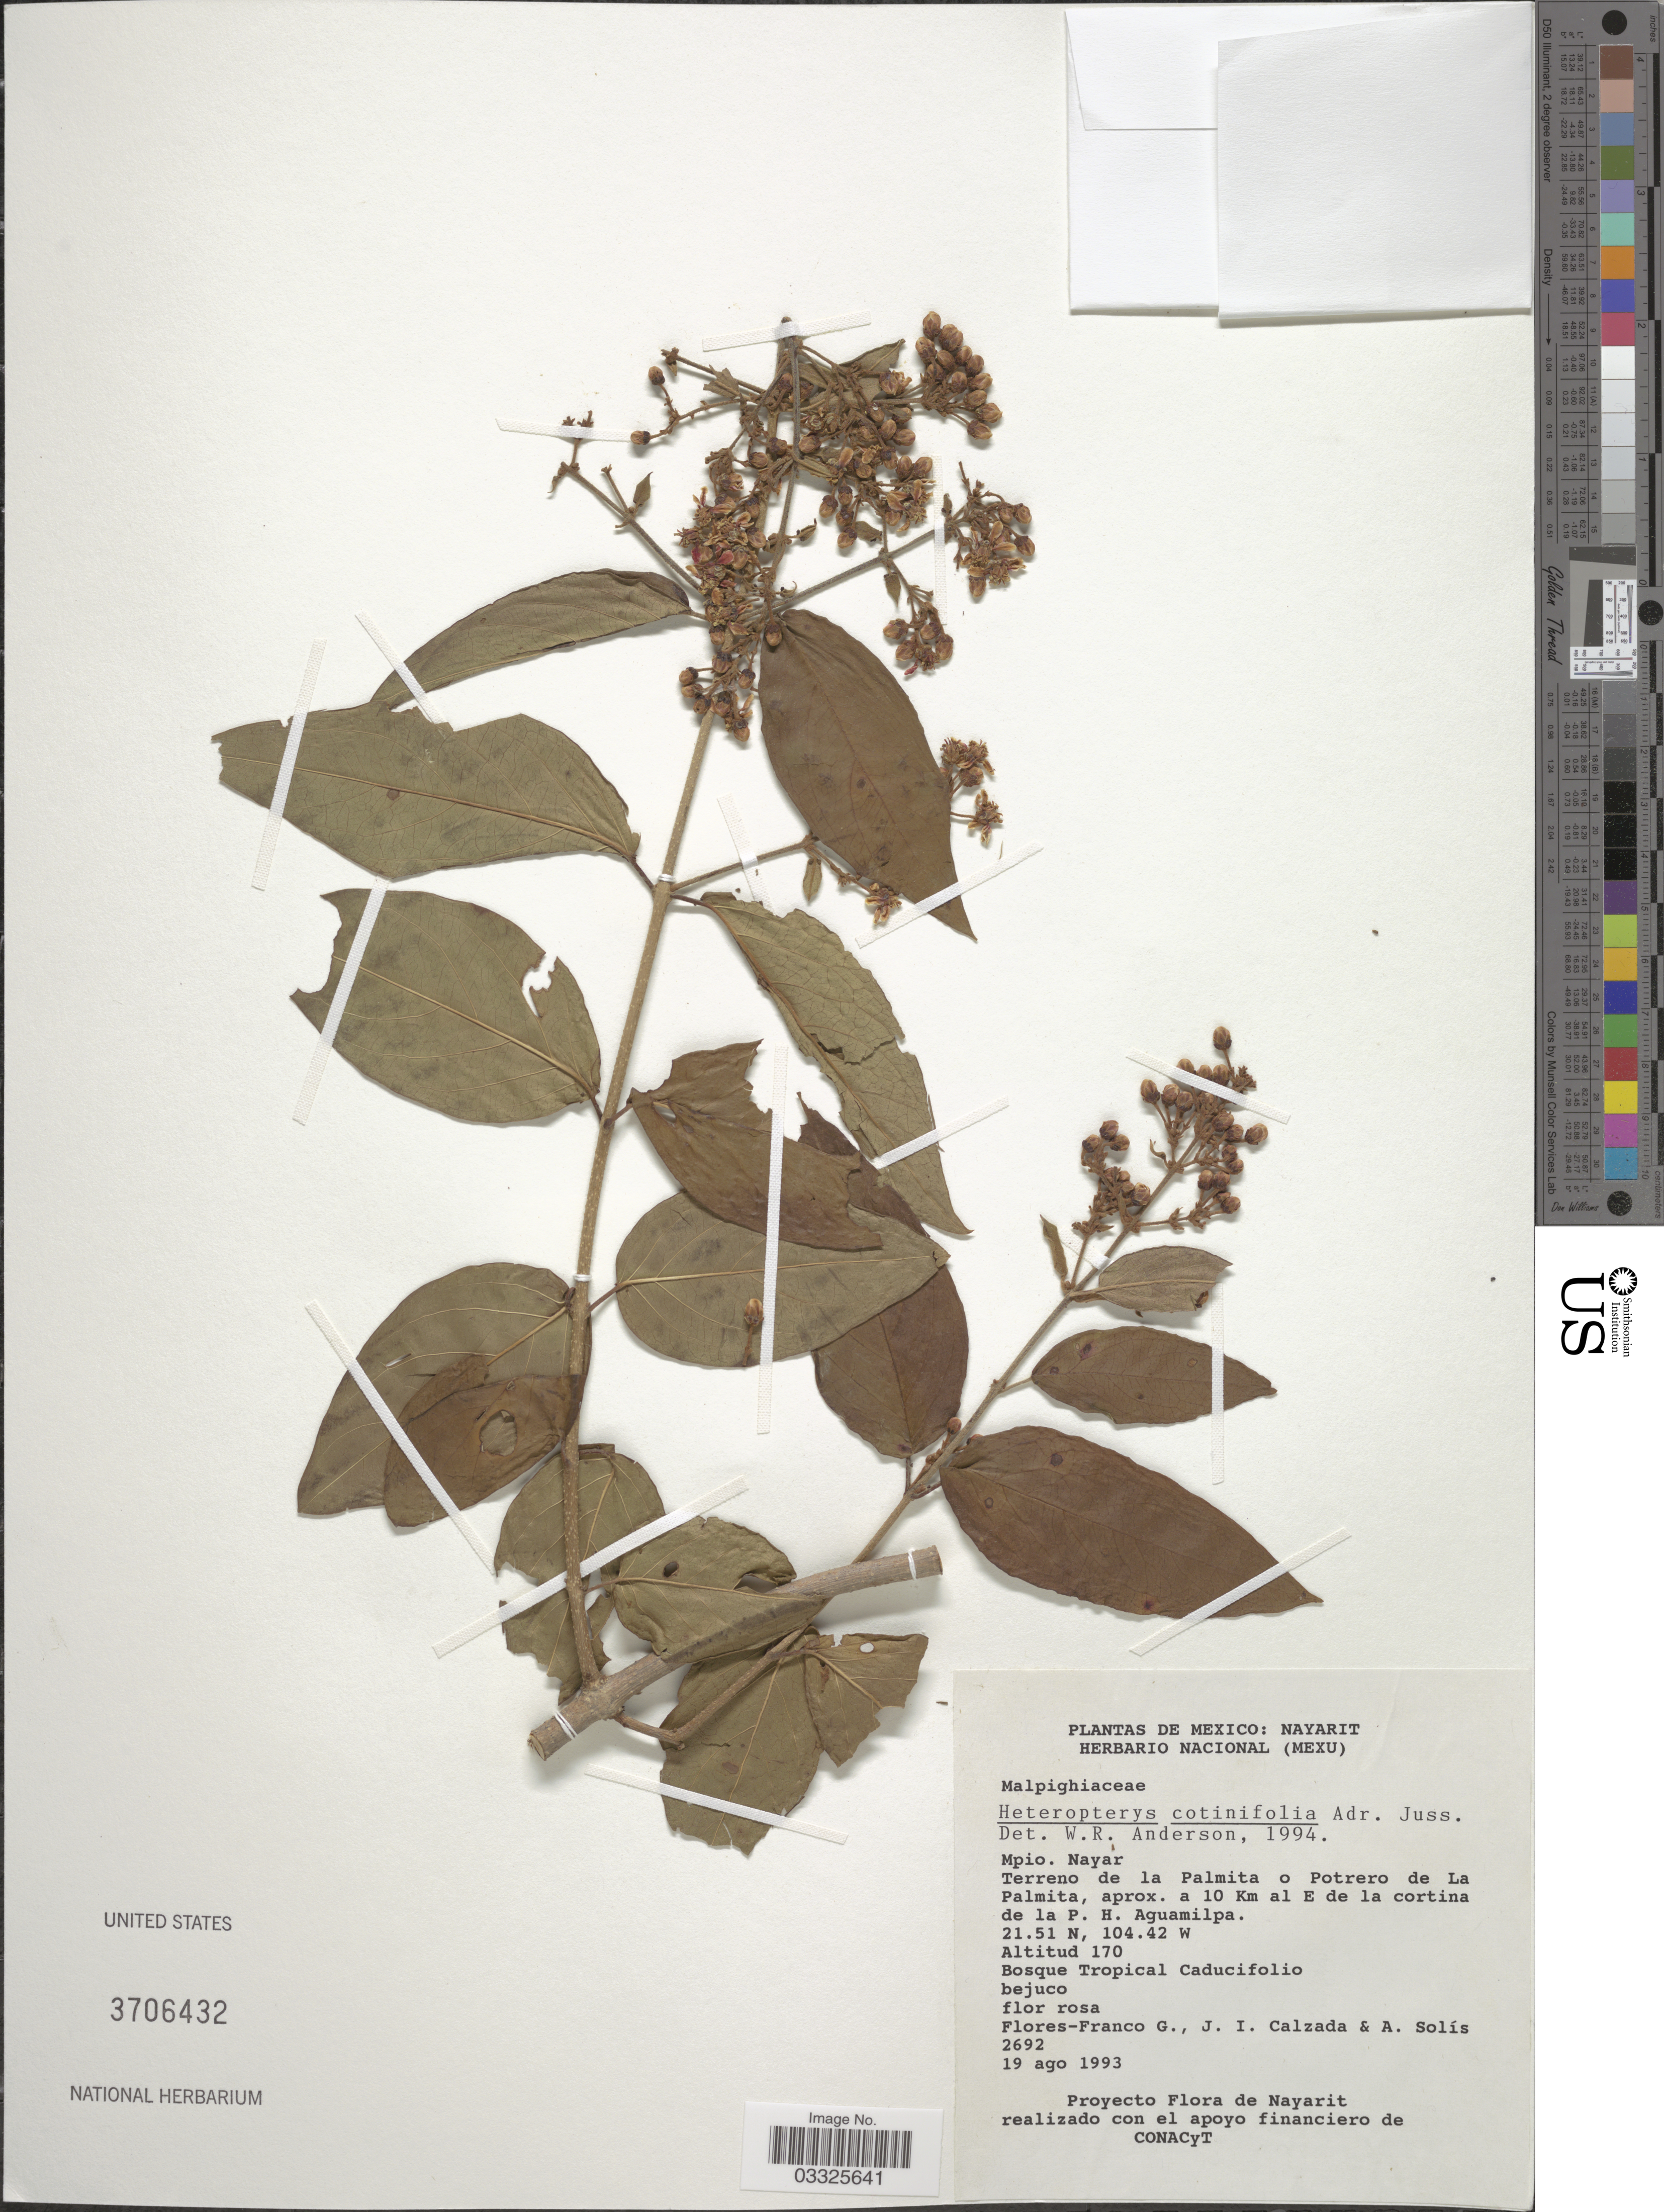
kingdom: Plantae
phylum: Tracheophyta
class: Magnoliopsida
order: Malpighiales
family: Malpighiaceae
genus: Heteropterys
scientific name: Heteropterys cotinifolia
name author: A. Juss.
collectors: G. Flores F., J. I. Calzada & A. Solis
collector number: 2692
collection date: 1993-08-19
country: Mexico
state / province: Nayarit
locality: Mpio. Nayar. Terreno de la Palmita o Potrero de La Palmita, aprox. a 10 Km al E de la cortina de la P. H. Aguamilpa.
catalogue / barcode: US 3706432